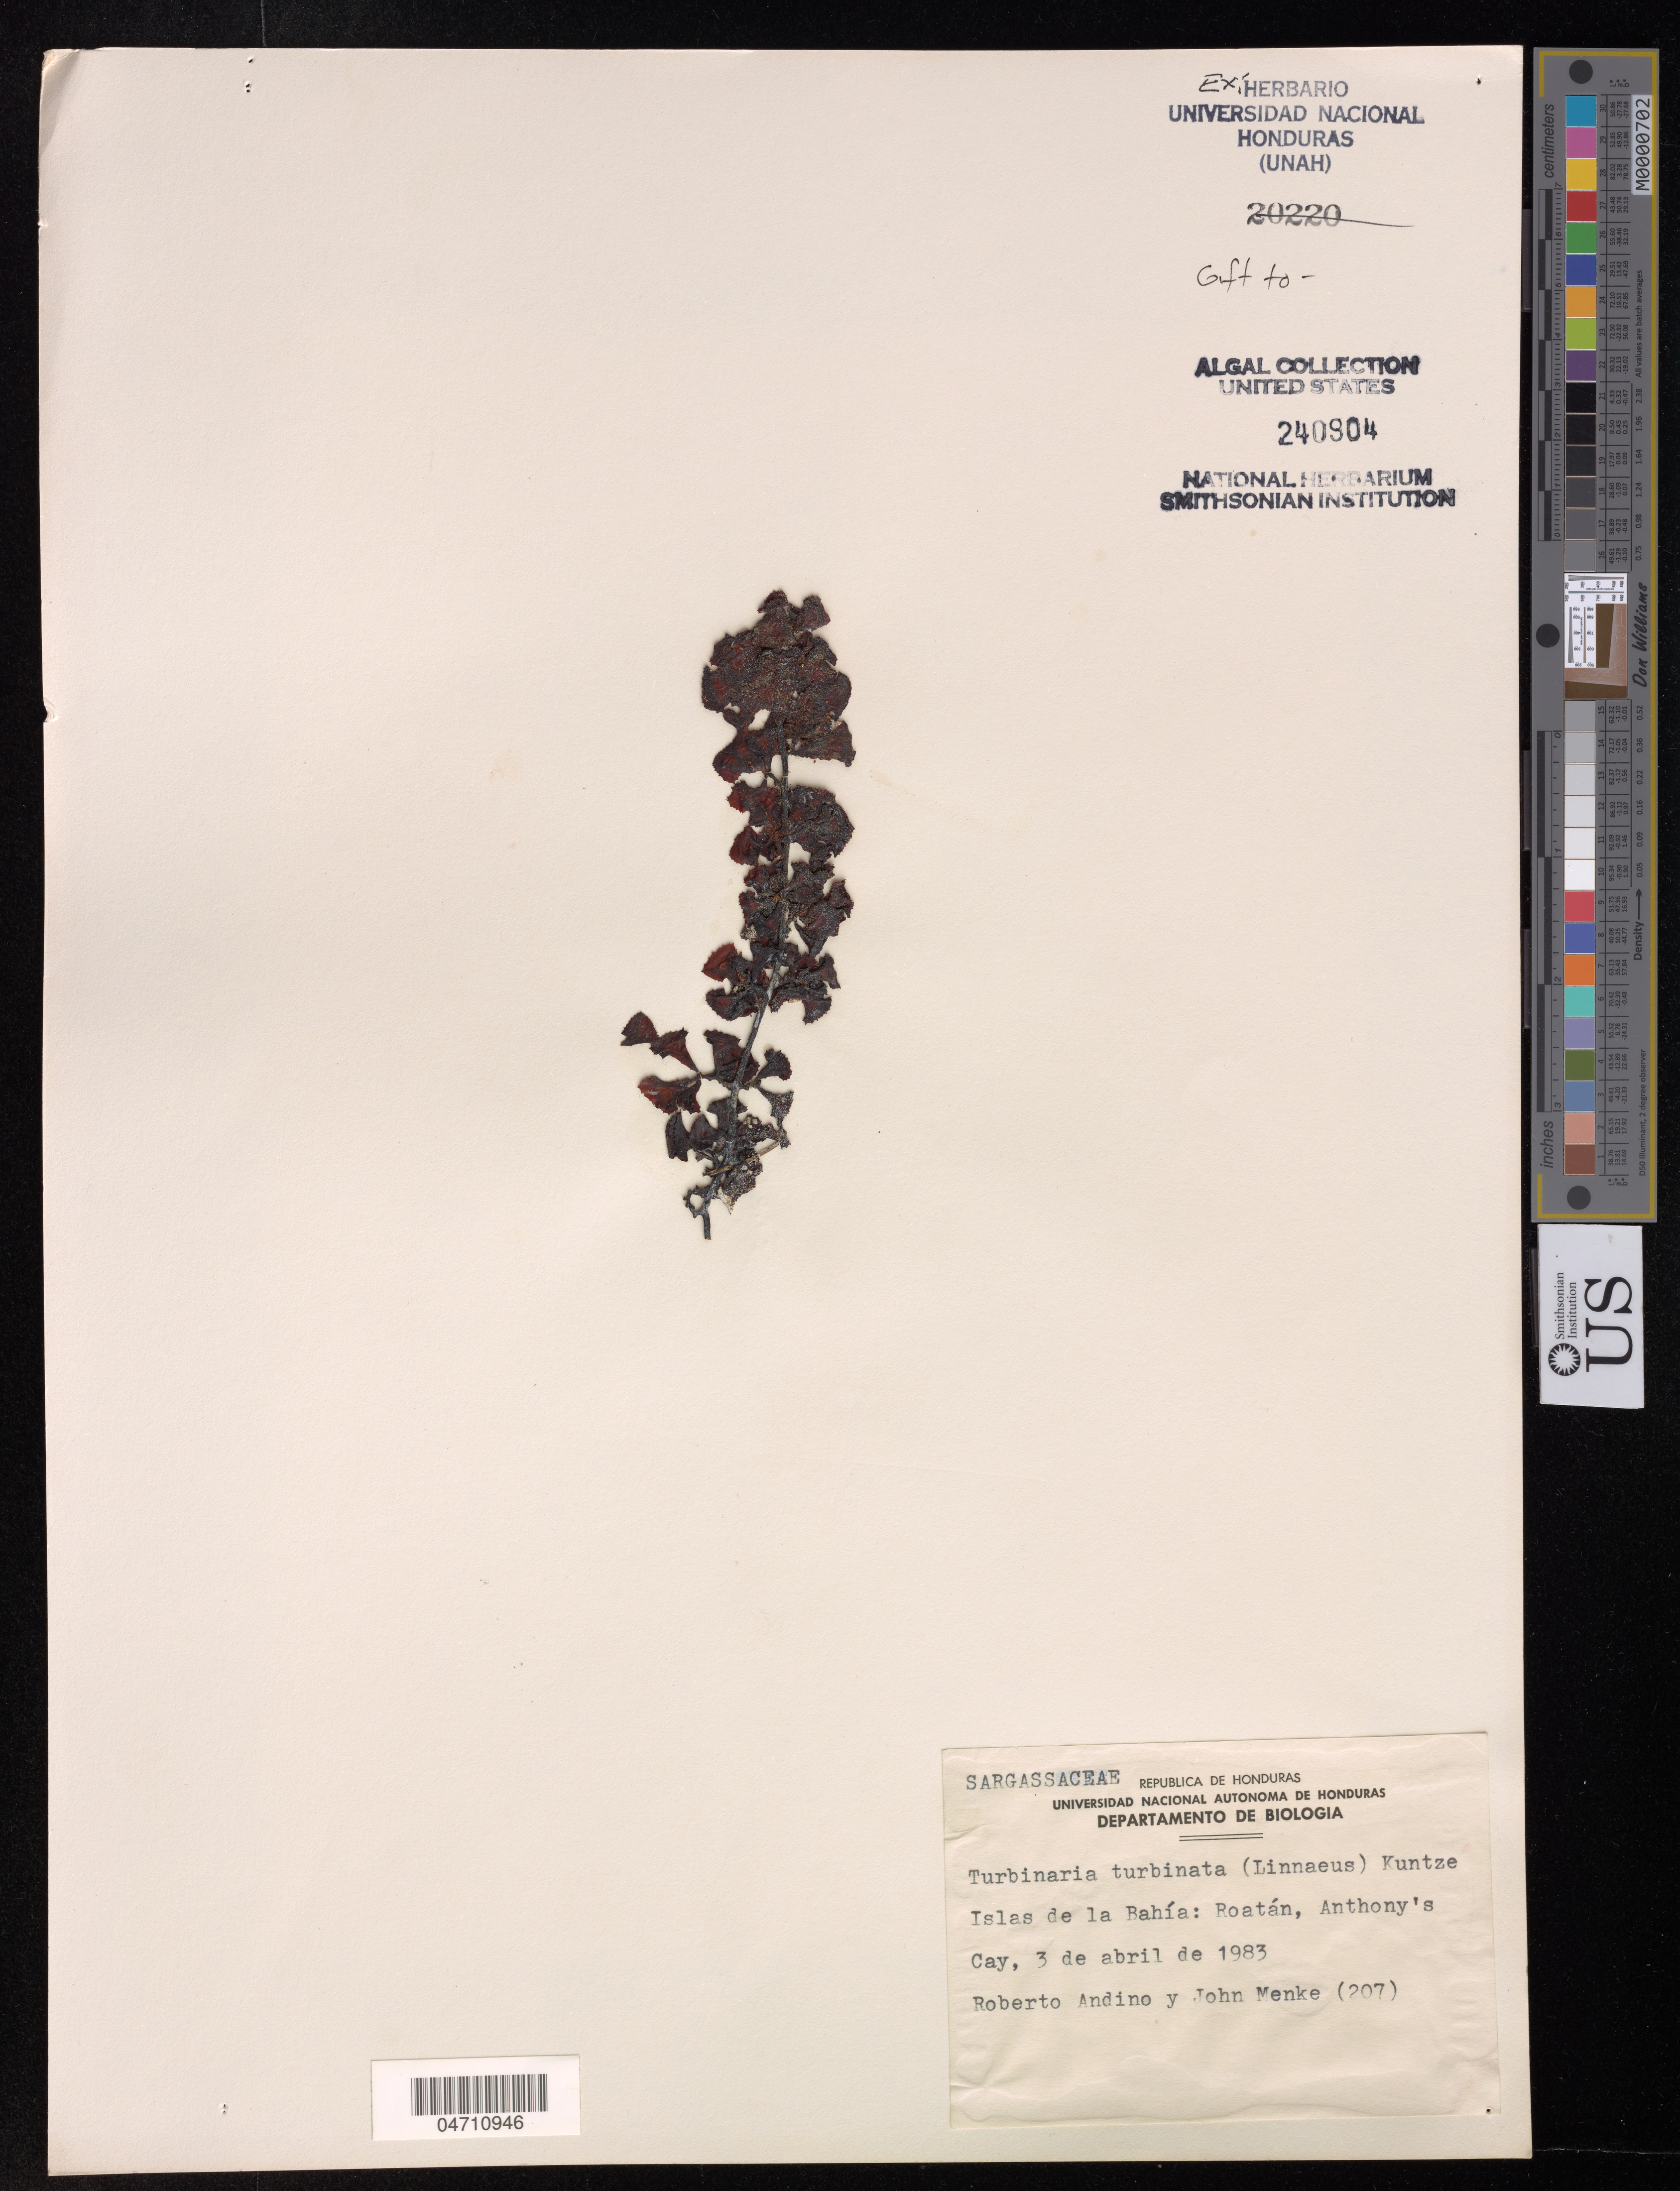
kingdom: Chromista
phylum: Ochrophyta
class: Phaeophyceae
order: Fucales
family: Sargassaceae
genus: Turbinaria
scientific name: Turbinaria turbinata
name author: (L.) Kuntze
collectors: R. Andino & J. Menke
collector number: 207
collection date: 1983-04-03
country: Honduras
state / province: Islas de la Bahía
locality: Roatán, Anthony's Cay.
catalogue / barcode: US 240904